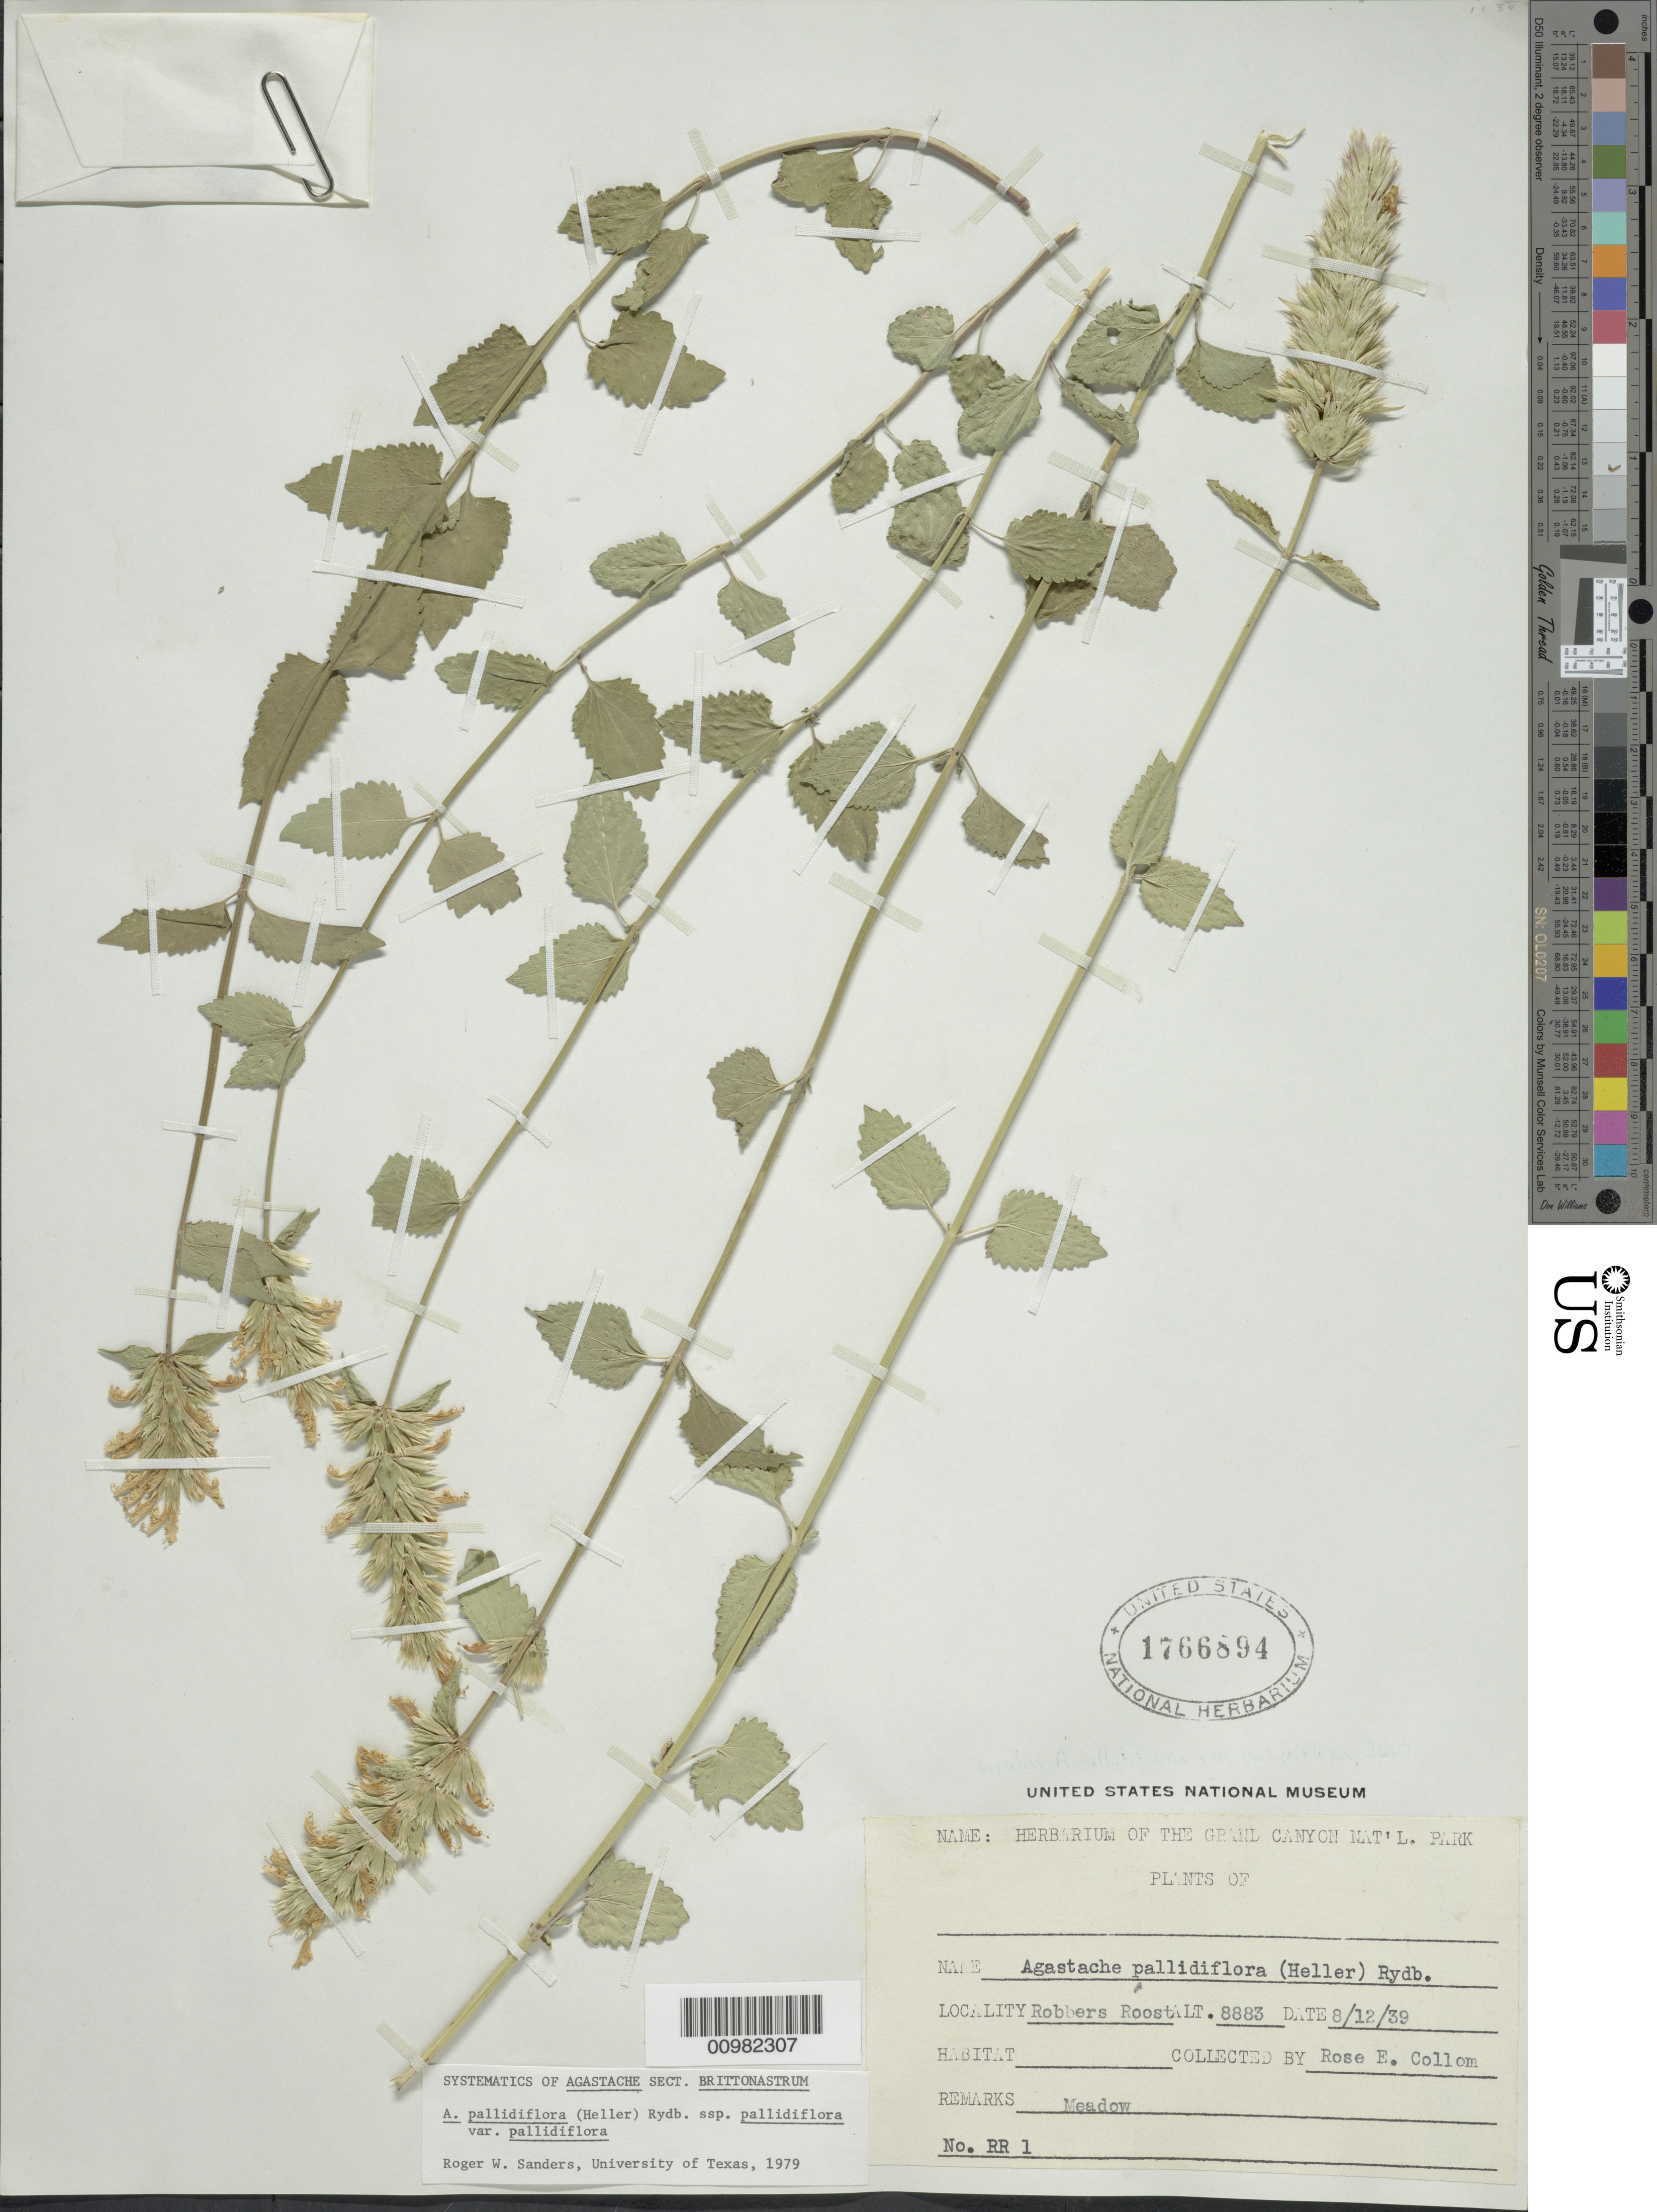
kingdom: Plantae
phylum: Tracheophyta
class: Magnoliopsida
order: Lamiales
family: Lamiaceae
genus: Agastache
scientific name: Agastache pallidiflora var. pallidiflora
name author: (A. Heller) Rydb.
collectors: R. E. Collom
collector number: RR 1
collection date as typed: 12 Aug 1939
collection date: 1939-08-12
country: United States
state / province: Arizona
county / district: Coconino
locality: Robbers Roost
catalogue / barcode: US 1766894